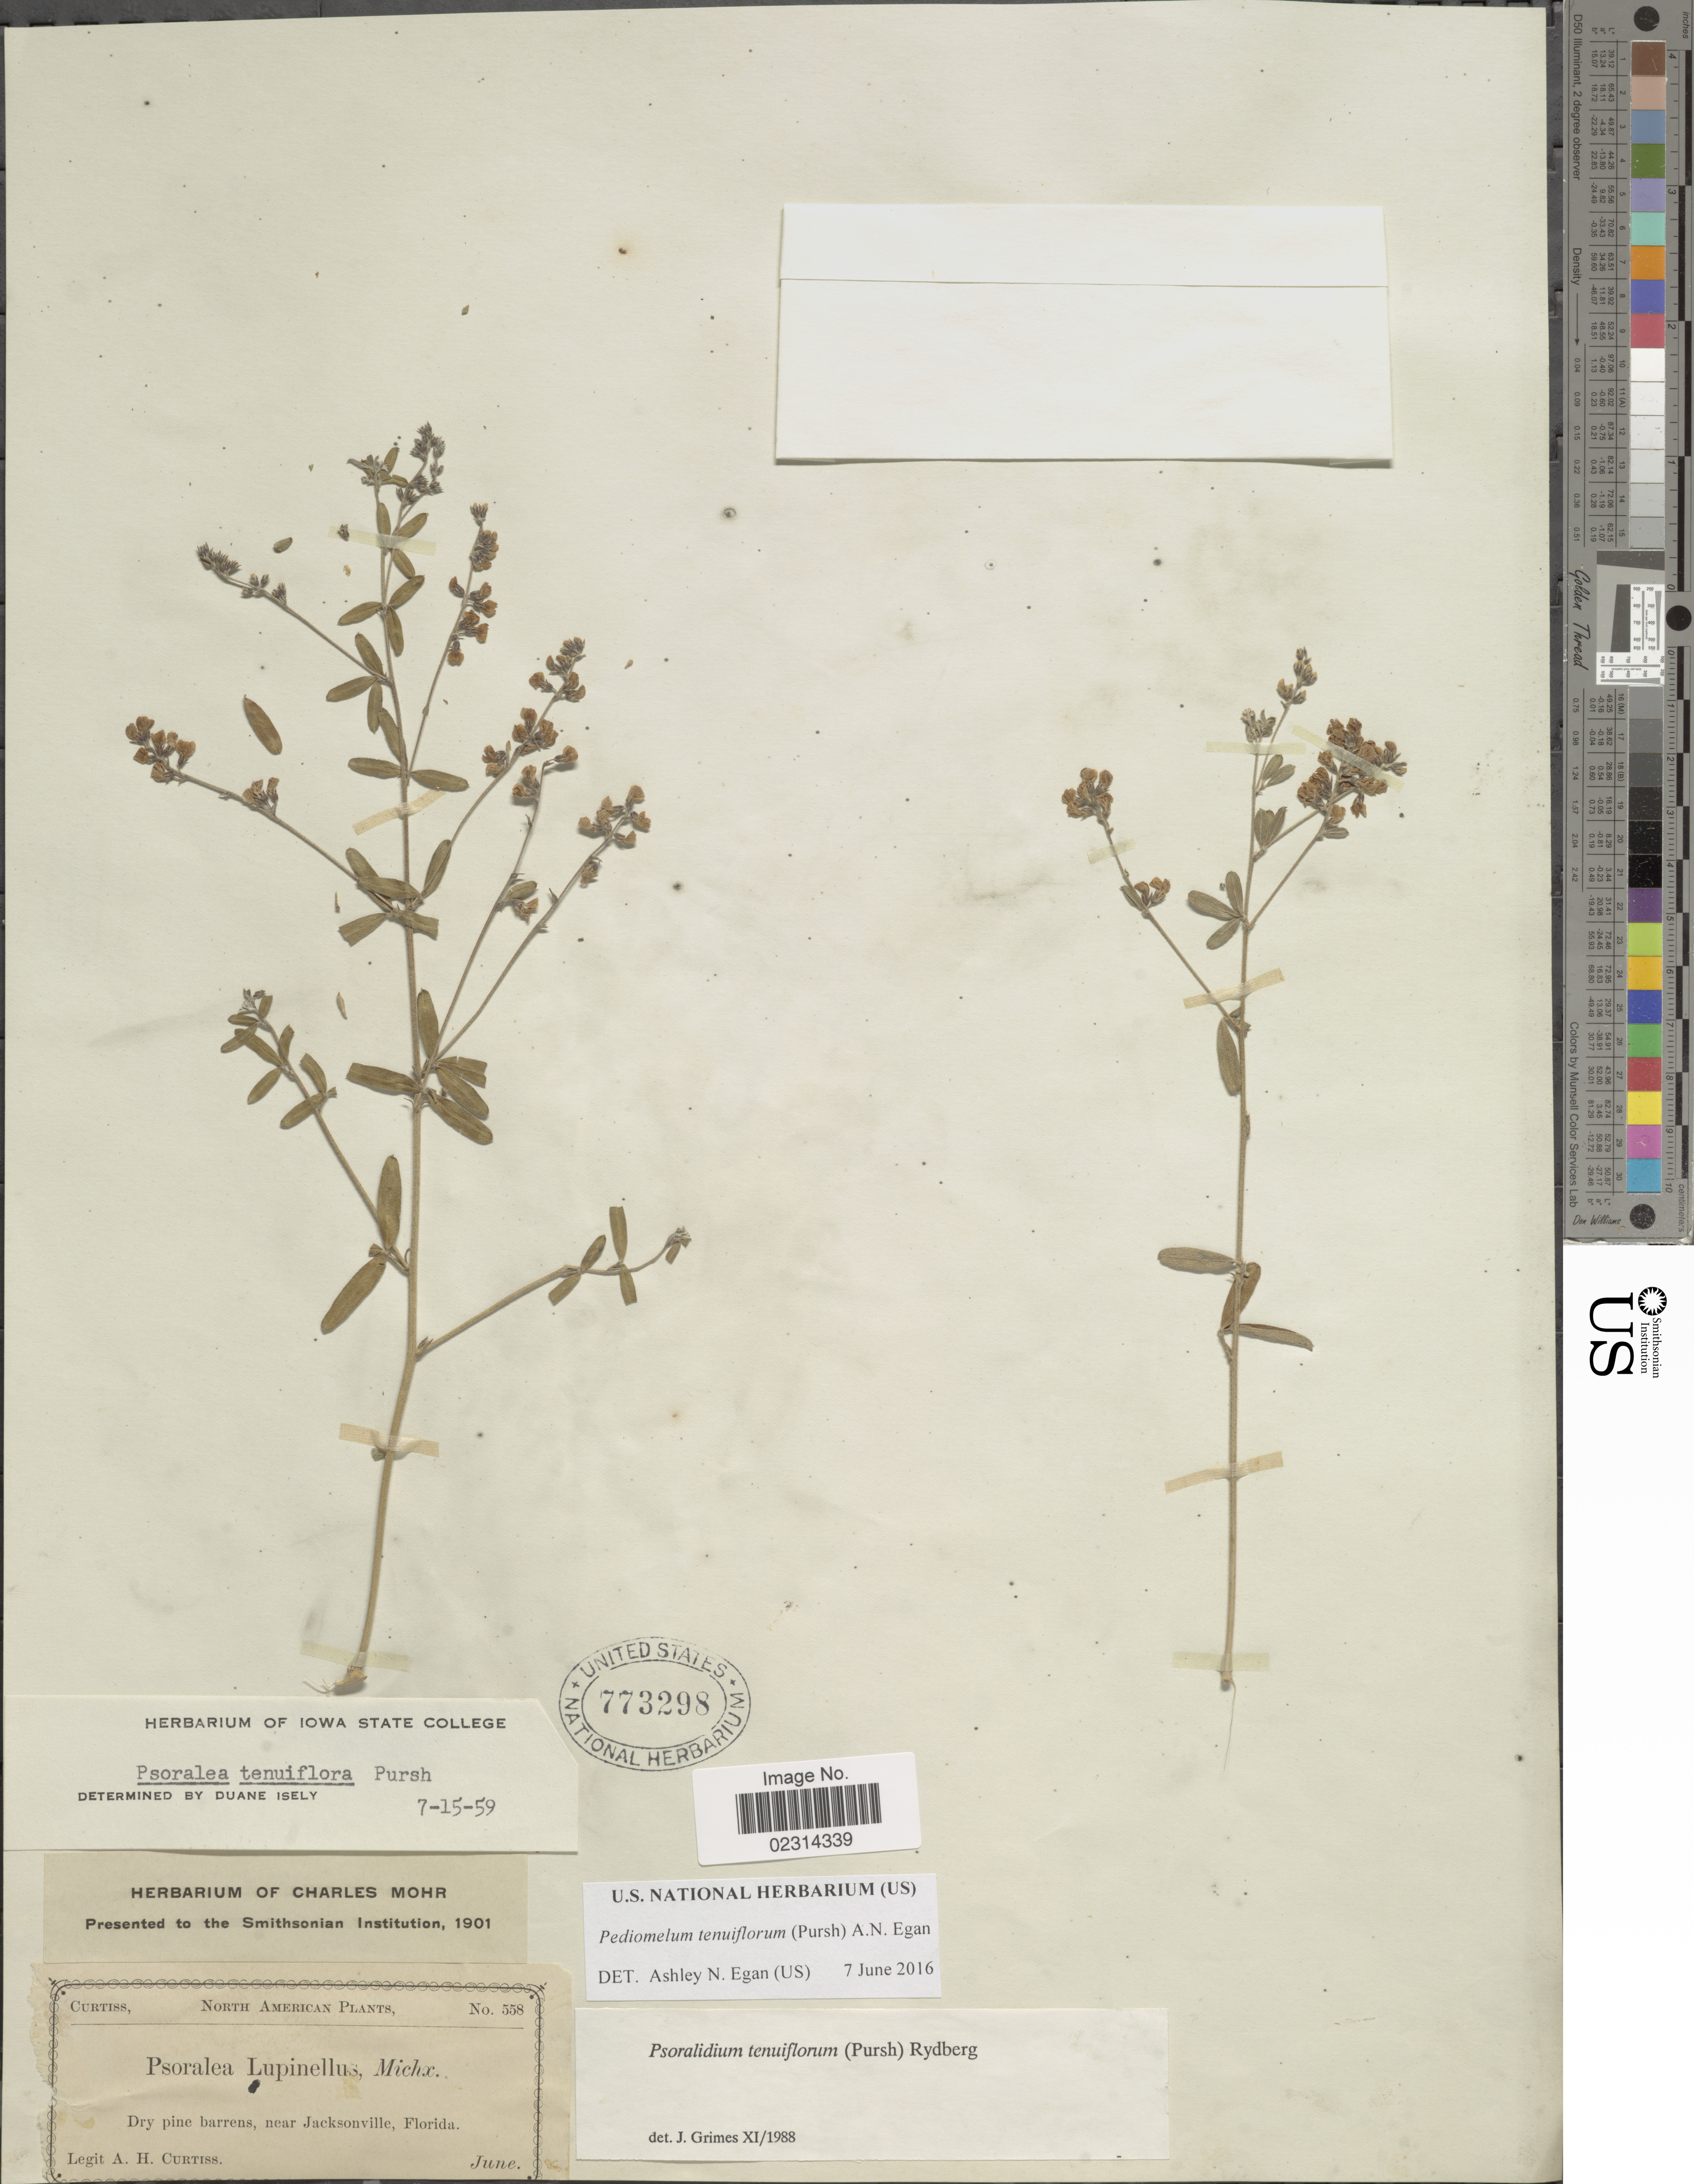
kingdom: Plantae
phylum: Tracheophyta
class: Magnoliopsida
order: Fabales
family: Fabaceae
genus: Psoralidium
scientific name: Psoralidium tenuiflorum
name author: (Pursh) Rydb.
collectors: A. H. Curtiss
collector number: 558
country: United States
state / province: Florida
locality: Near Jacksonville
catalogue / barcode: US 773298